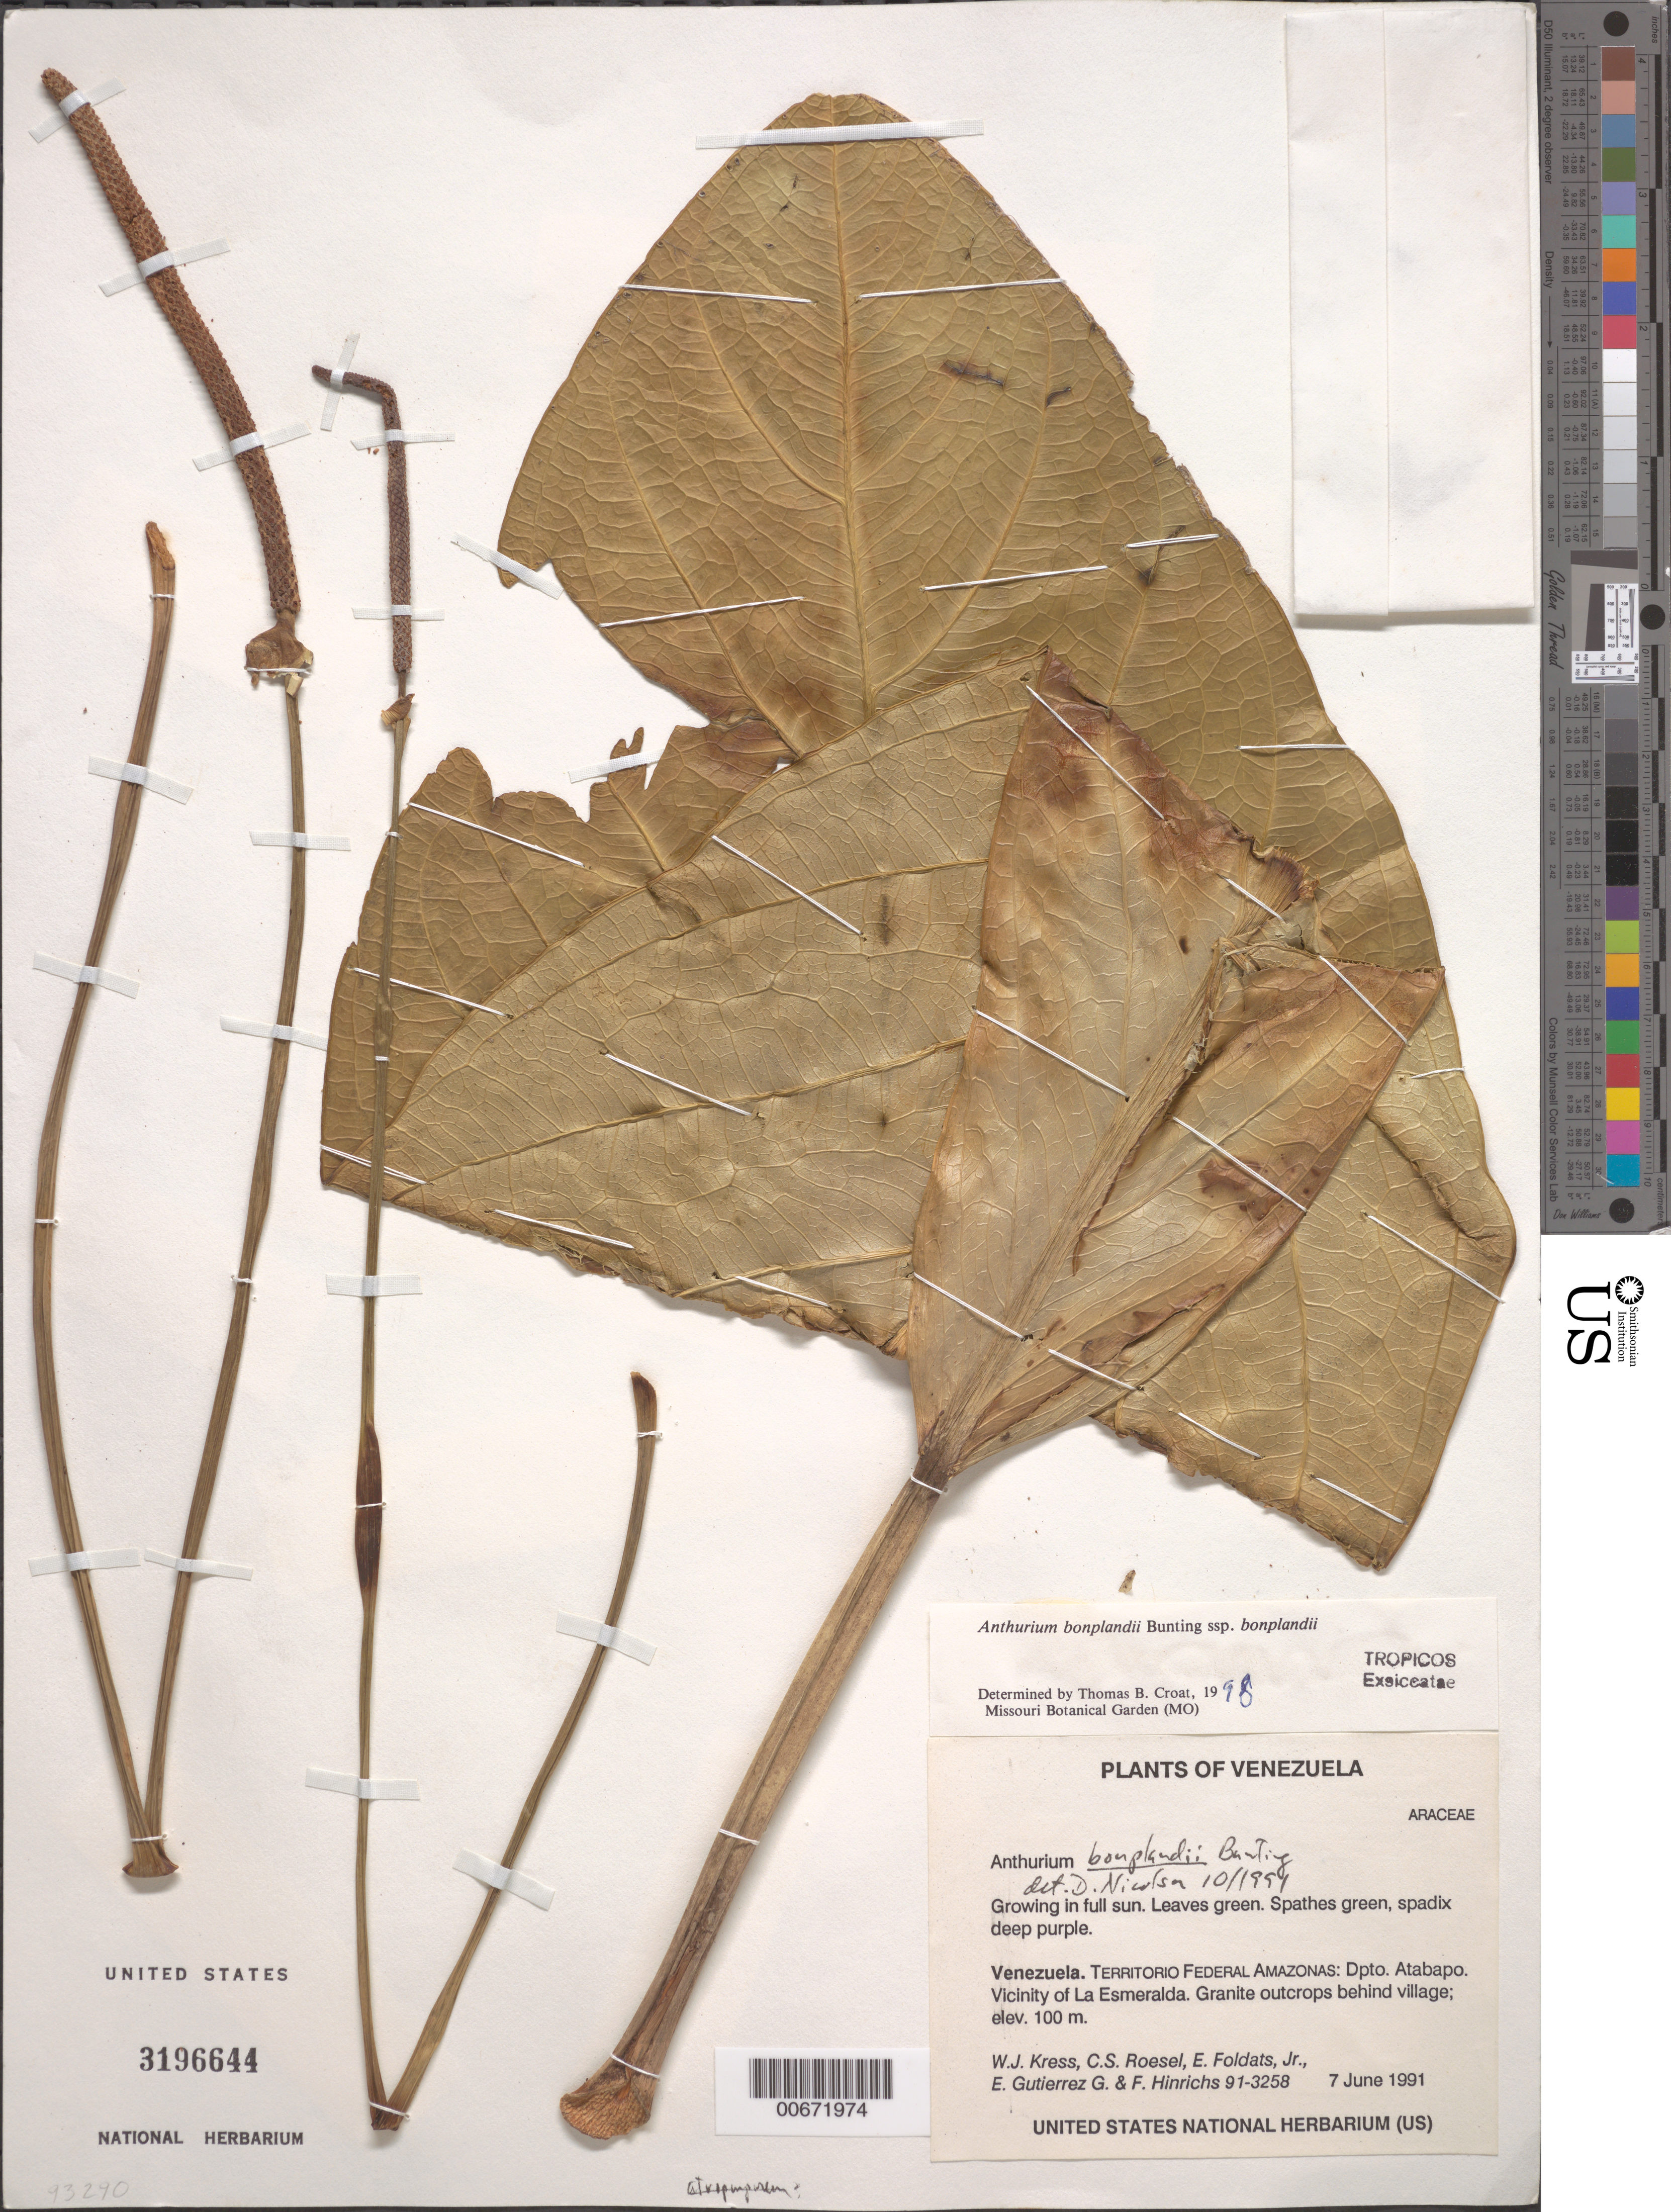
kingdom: Plantae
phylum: Tracheophyta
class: Liliopsida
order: Alismatales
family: Araceae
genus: Anthurium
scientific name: Anthurium bonplandii subsp. bonplandii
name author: G.S. Bunting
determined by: Croat, Thomas B., Missouri Botanical Garden (MO)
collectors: W. J. Kress et al.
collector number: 91 3258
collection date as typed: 7-Jun-91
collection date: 1991-06-07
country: Venezuela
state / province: Amazonas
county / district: Atabapo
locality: La Esmeralda, vic.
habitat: Granite outcrops behind village; growing in full sun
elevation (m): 100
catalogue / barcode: US 3196644